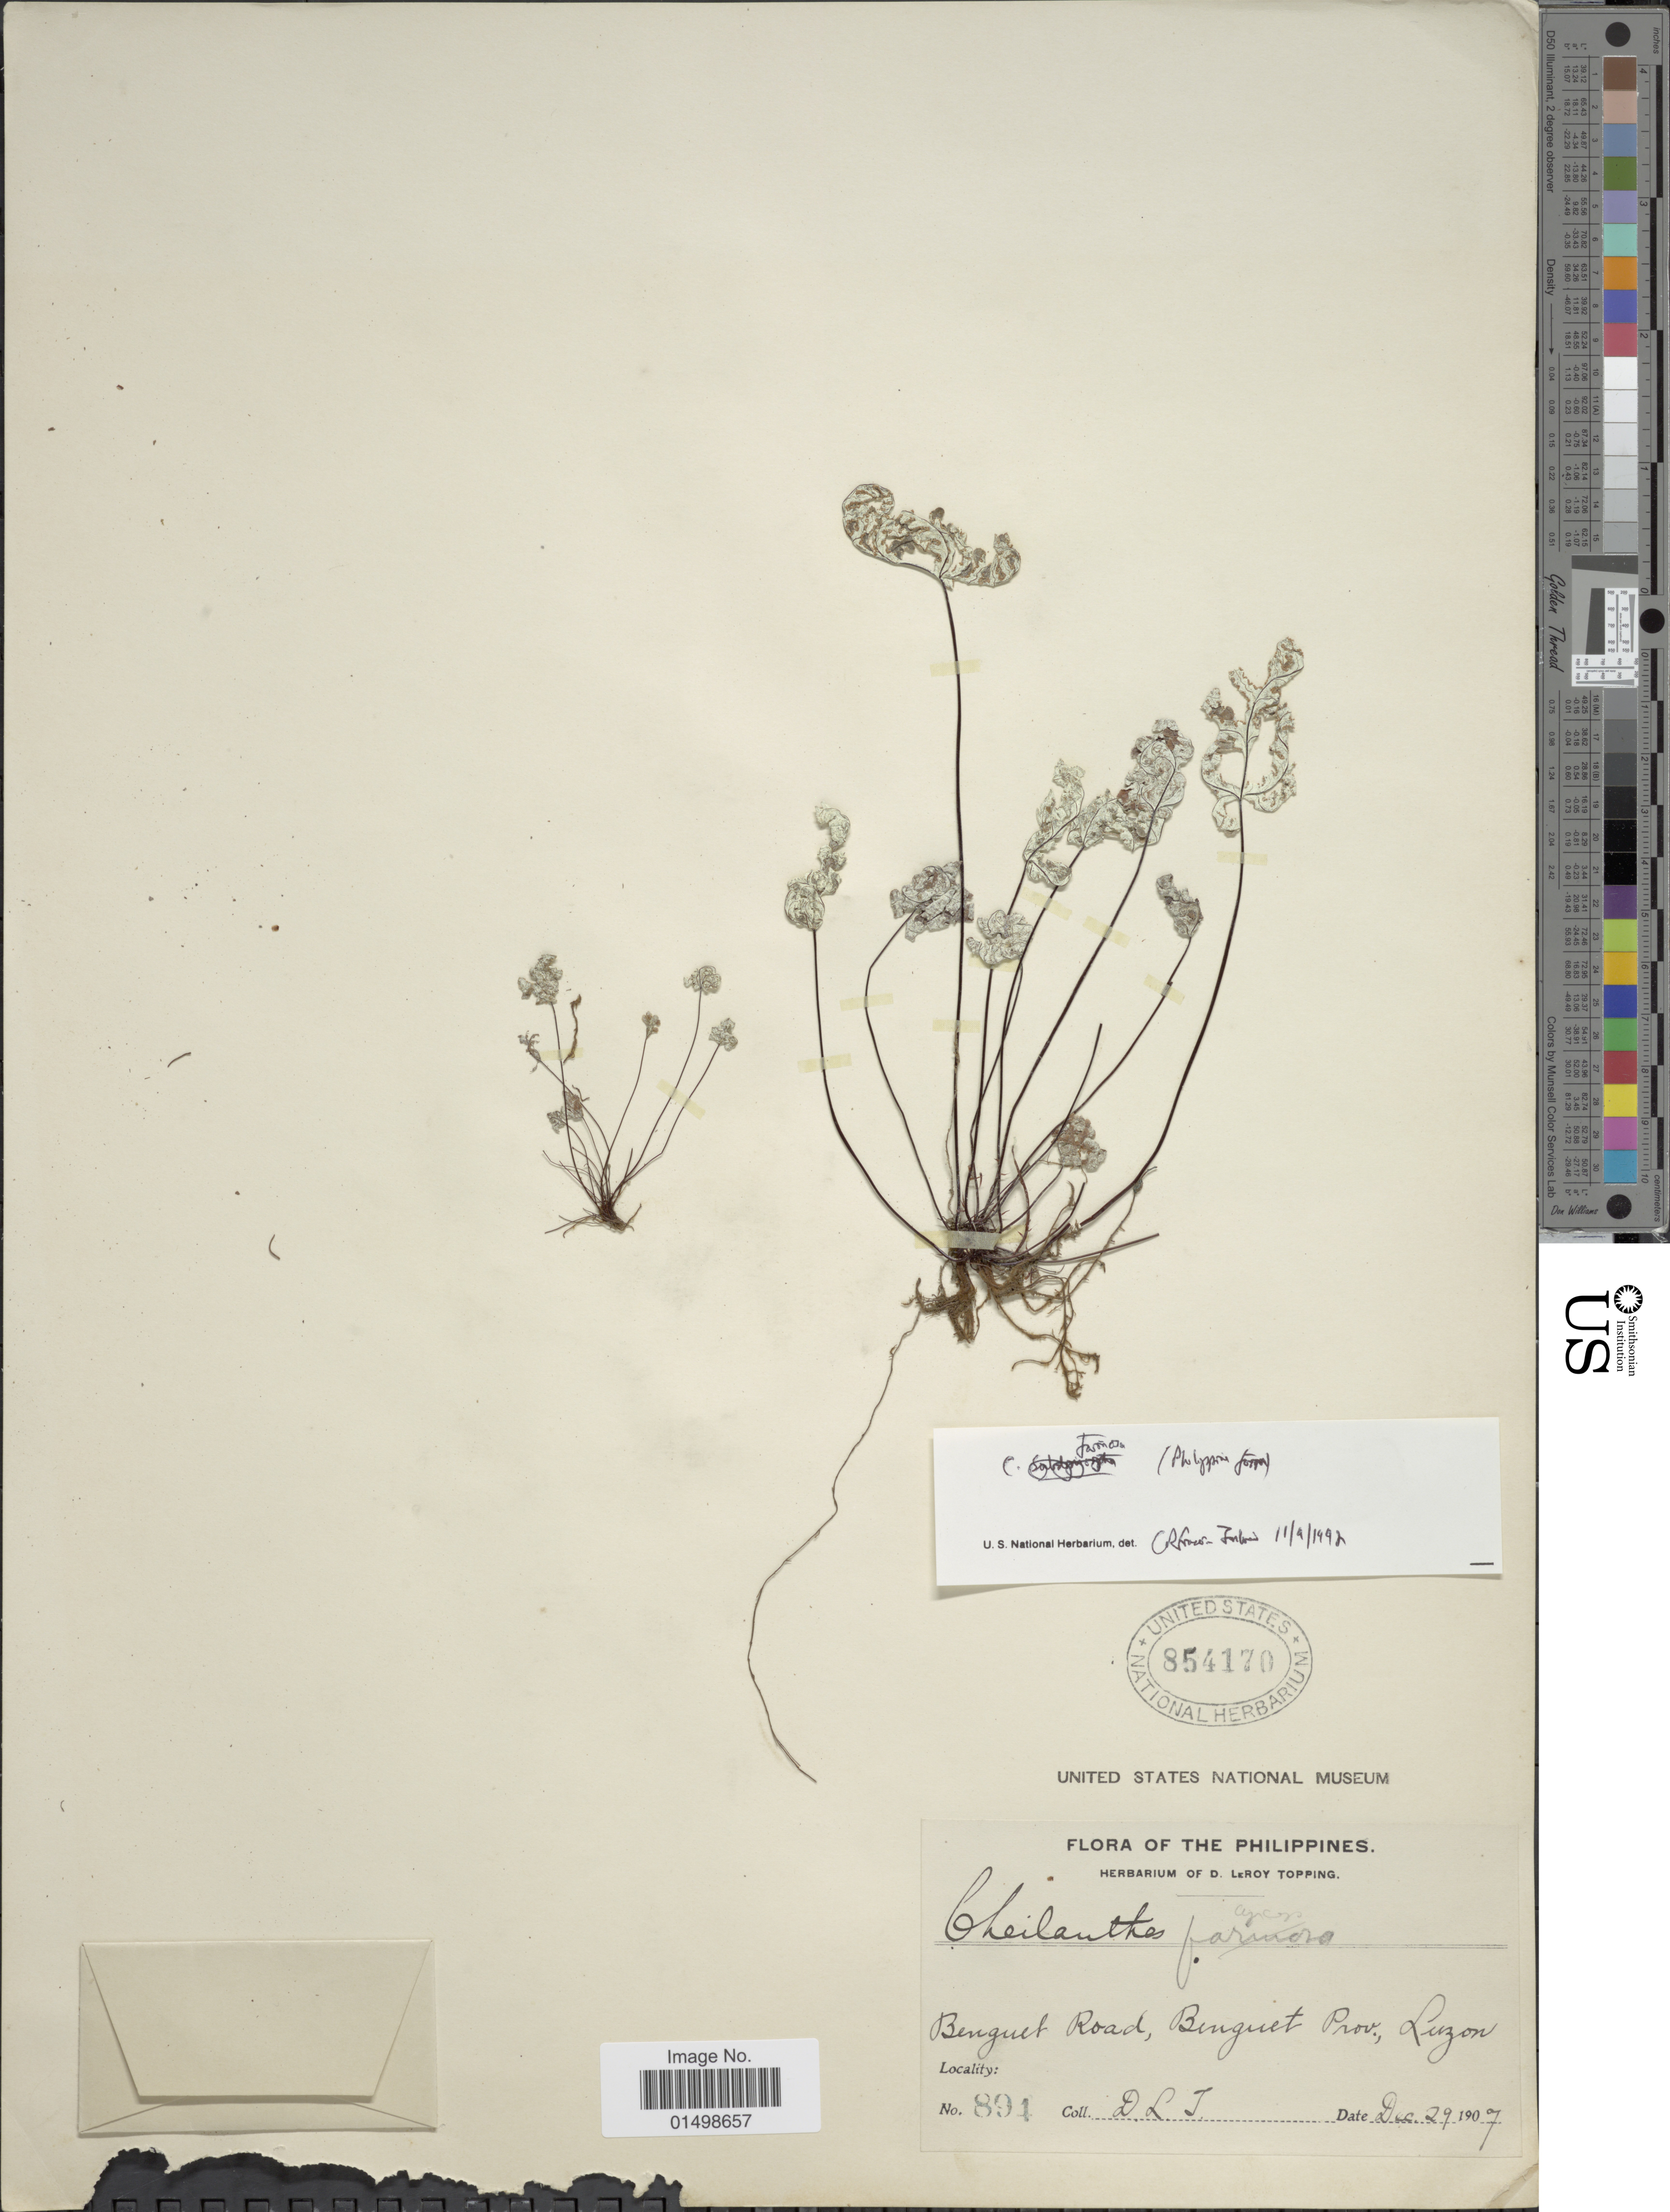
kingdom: Plantae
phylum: Tracheophyta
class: Polypodiopsida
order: Polypodiales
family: Pteridaceae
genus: Aleuritopteris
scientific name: Aleuritopteris farinosa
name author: (Forssk.) Fée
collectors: D. L. Topping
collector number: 894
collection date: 1907-12-29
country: Philippines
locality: Benguet Road, Benguet Prov., Luzon.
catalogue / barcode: US 854170